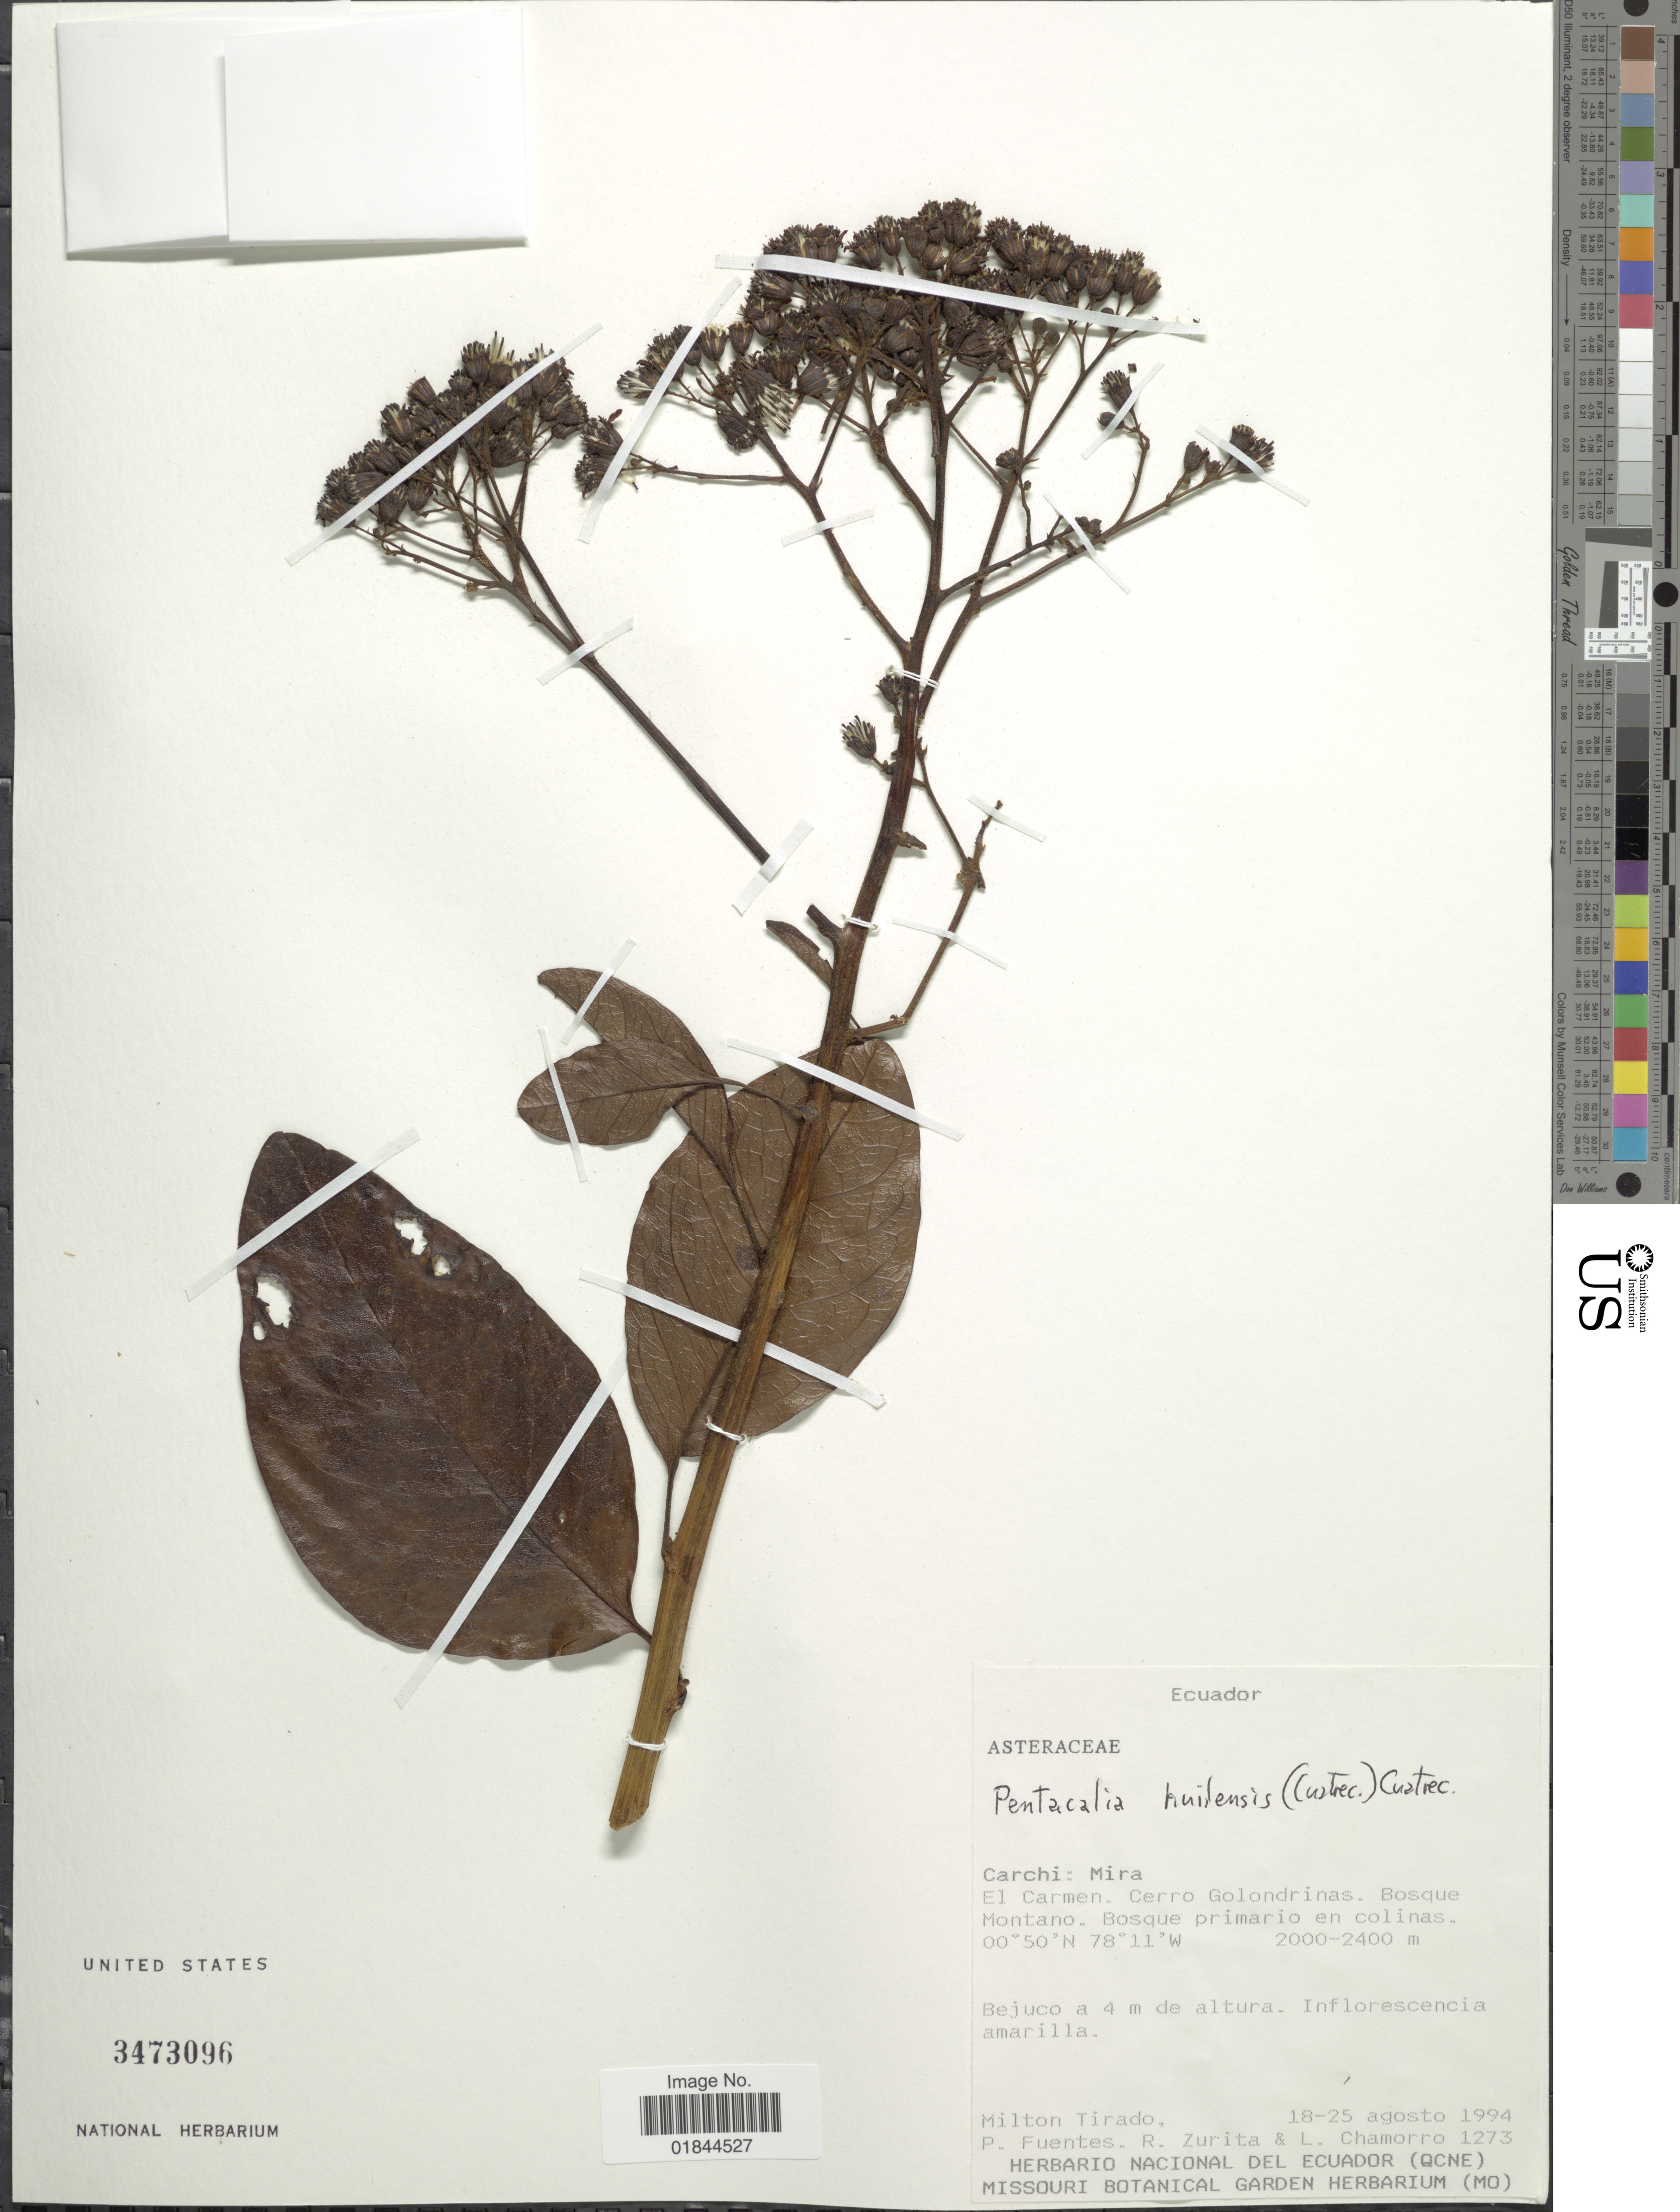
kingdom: Plantae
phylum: Tracheophyta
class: Magnoliopsida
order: Asterales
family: Asteraceae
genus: Pentacalia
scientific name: Pentacalia huilensis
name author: (Cuatrec.) Cuatrec.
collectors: M. Tirado, P. Fuentes, R. Zurita & L. Chamorro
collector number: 1273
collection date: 1994-08-18/1994-08-25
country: Ecuador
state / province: Carchi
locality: Mira, El Carmen, Cerro Golondrinas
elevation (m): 2000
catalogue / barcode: US 3473096